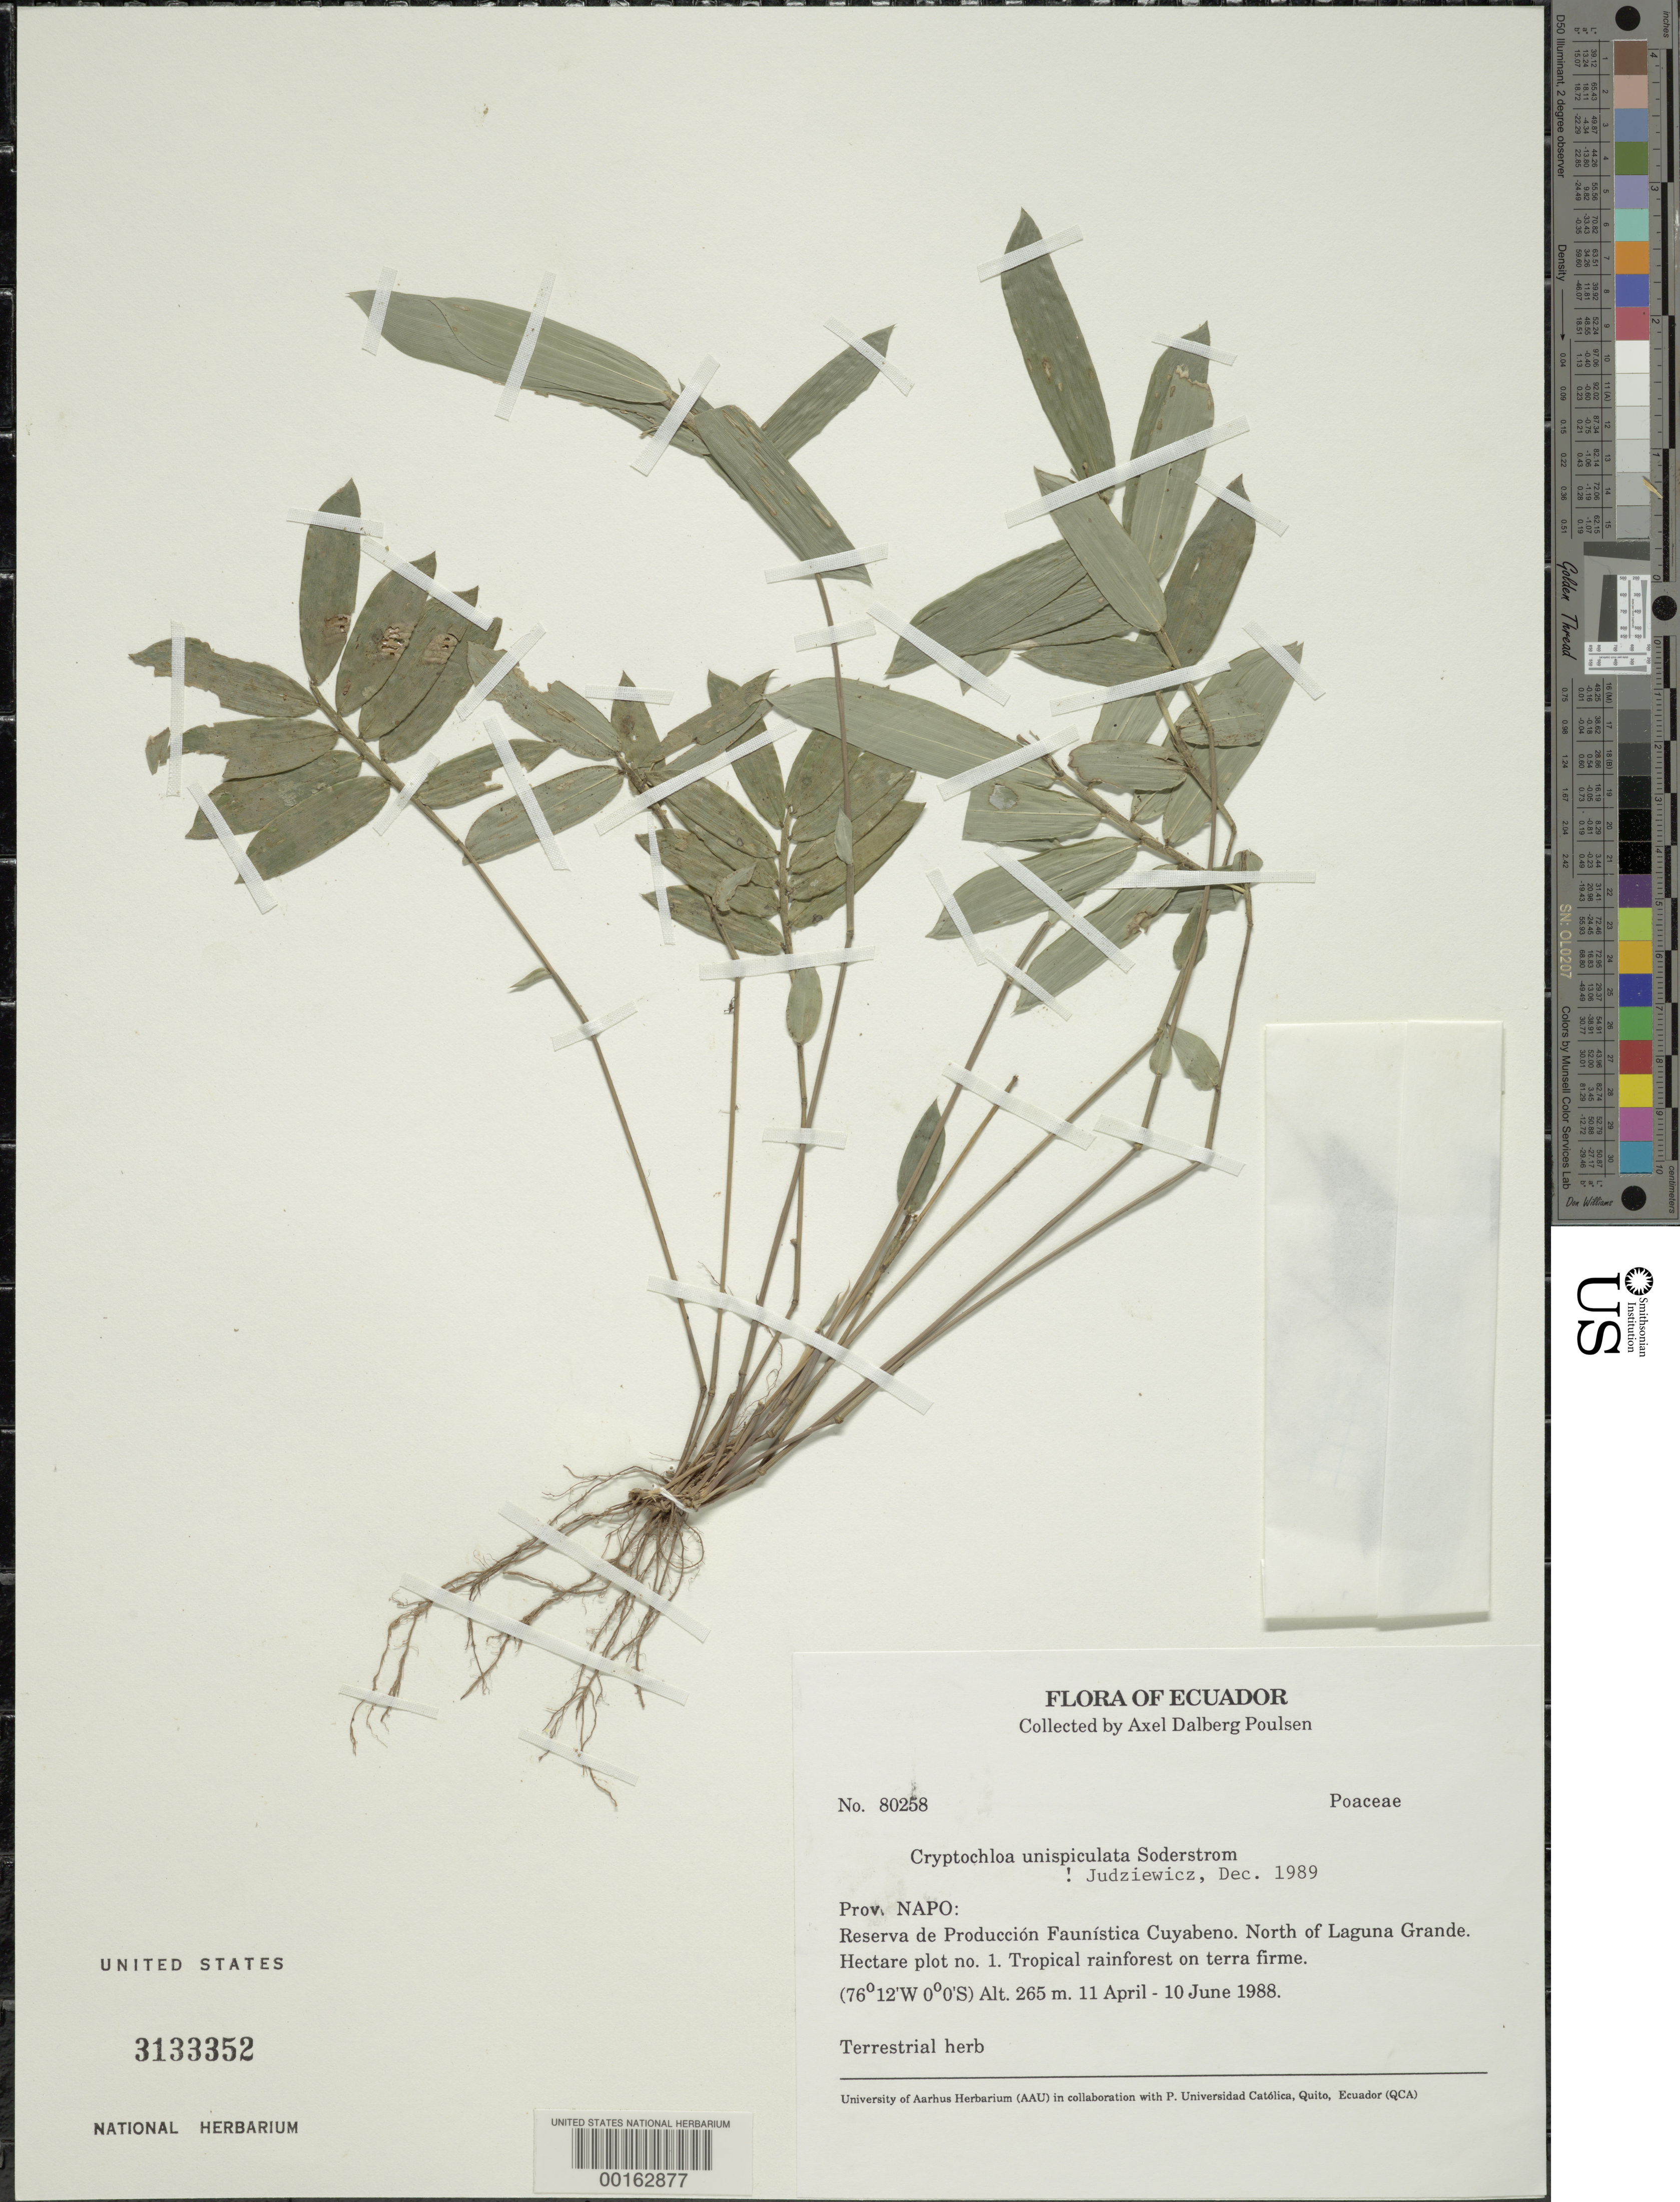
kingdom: Plantae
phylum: Tracheophyta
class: Liliopsida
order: Poales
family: Poaceae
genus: Cryptochloa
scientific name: Cryptochloa unispiculata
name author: Soderstr.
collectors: A. Poulsen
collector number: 80258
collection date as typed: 11 Apr 1988 to 10 Jun 1988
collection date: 1988-04-11/1988-06-10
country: Ecuador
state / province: Napo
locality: Reserva de Produccion Faunistica Cuyabeno, N of Laguna Grande, Hectare plot no. 1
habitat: Tropical rainforest on terra firme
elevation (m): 265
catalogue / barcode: US 3133352